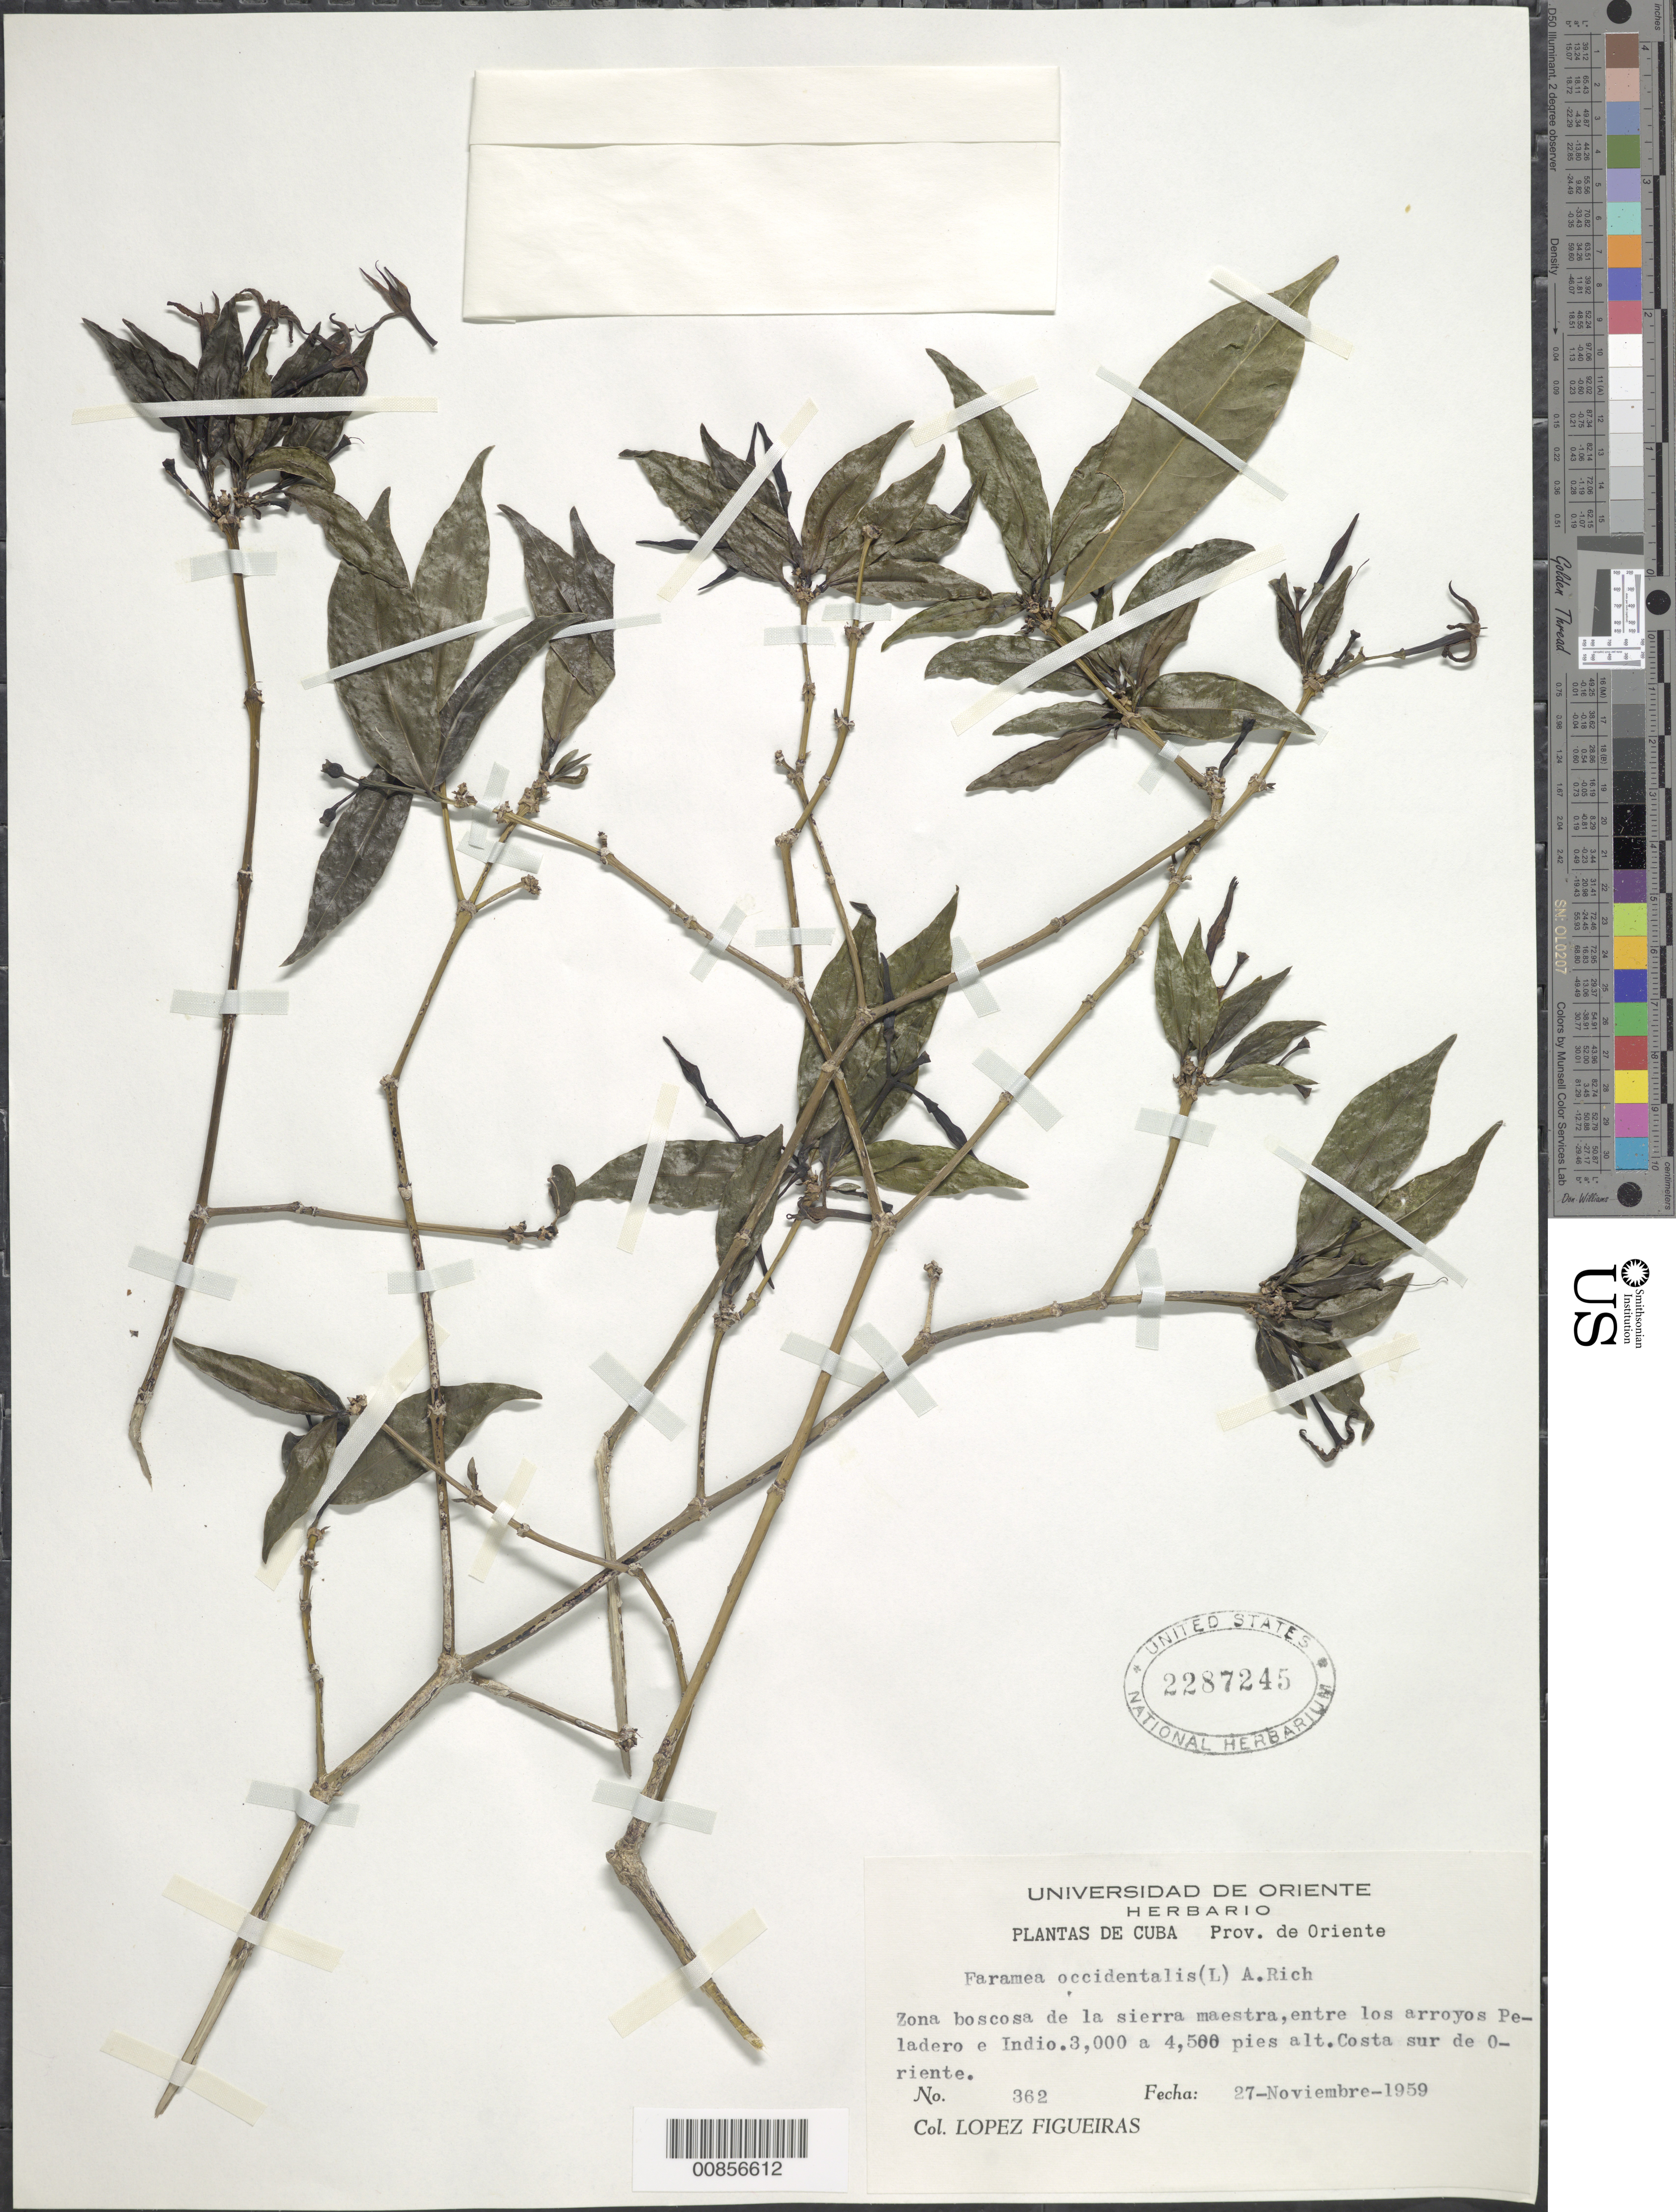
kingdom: Plantae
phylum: Tracheophyta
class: Magnoliopsida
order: Gentianales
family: Rubiaceae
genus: Faramea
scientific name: Faramea occidentalis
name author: (L.) A. Rich.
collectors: M. López Figueiras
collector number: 362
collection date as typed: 27 Nov 1959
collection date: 1959-11-27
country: Cuba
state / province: Oriente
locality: Sierra Maestra, entre Los Arroyos Peladero e Indio.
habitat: Zona boscosa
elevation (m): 914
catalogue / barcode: US 2287245